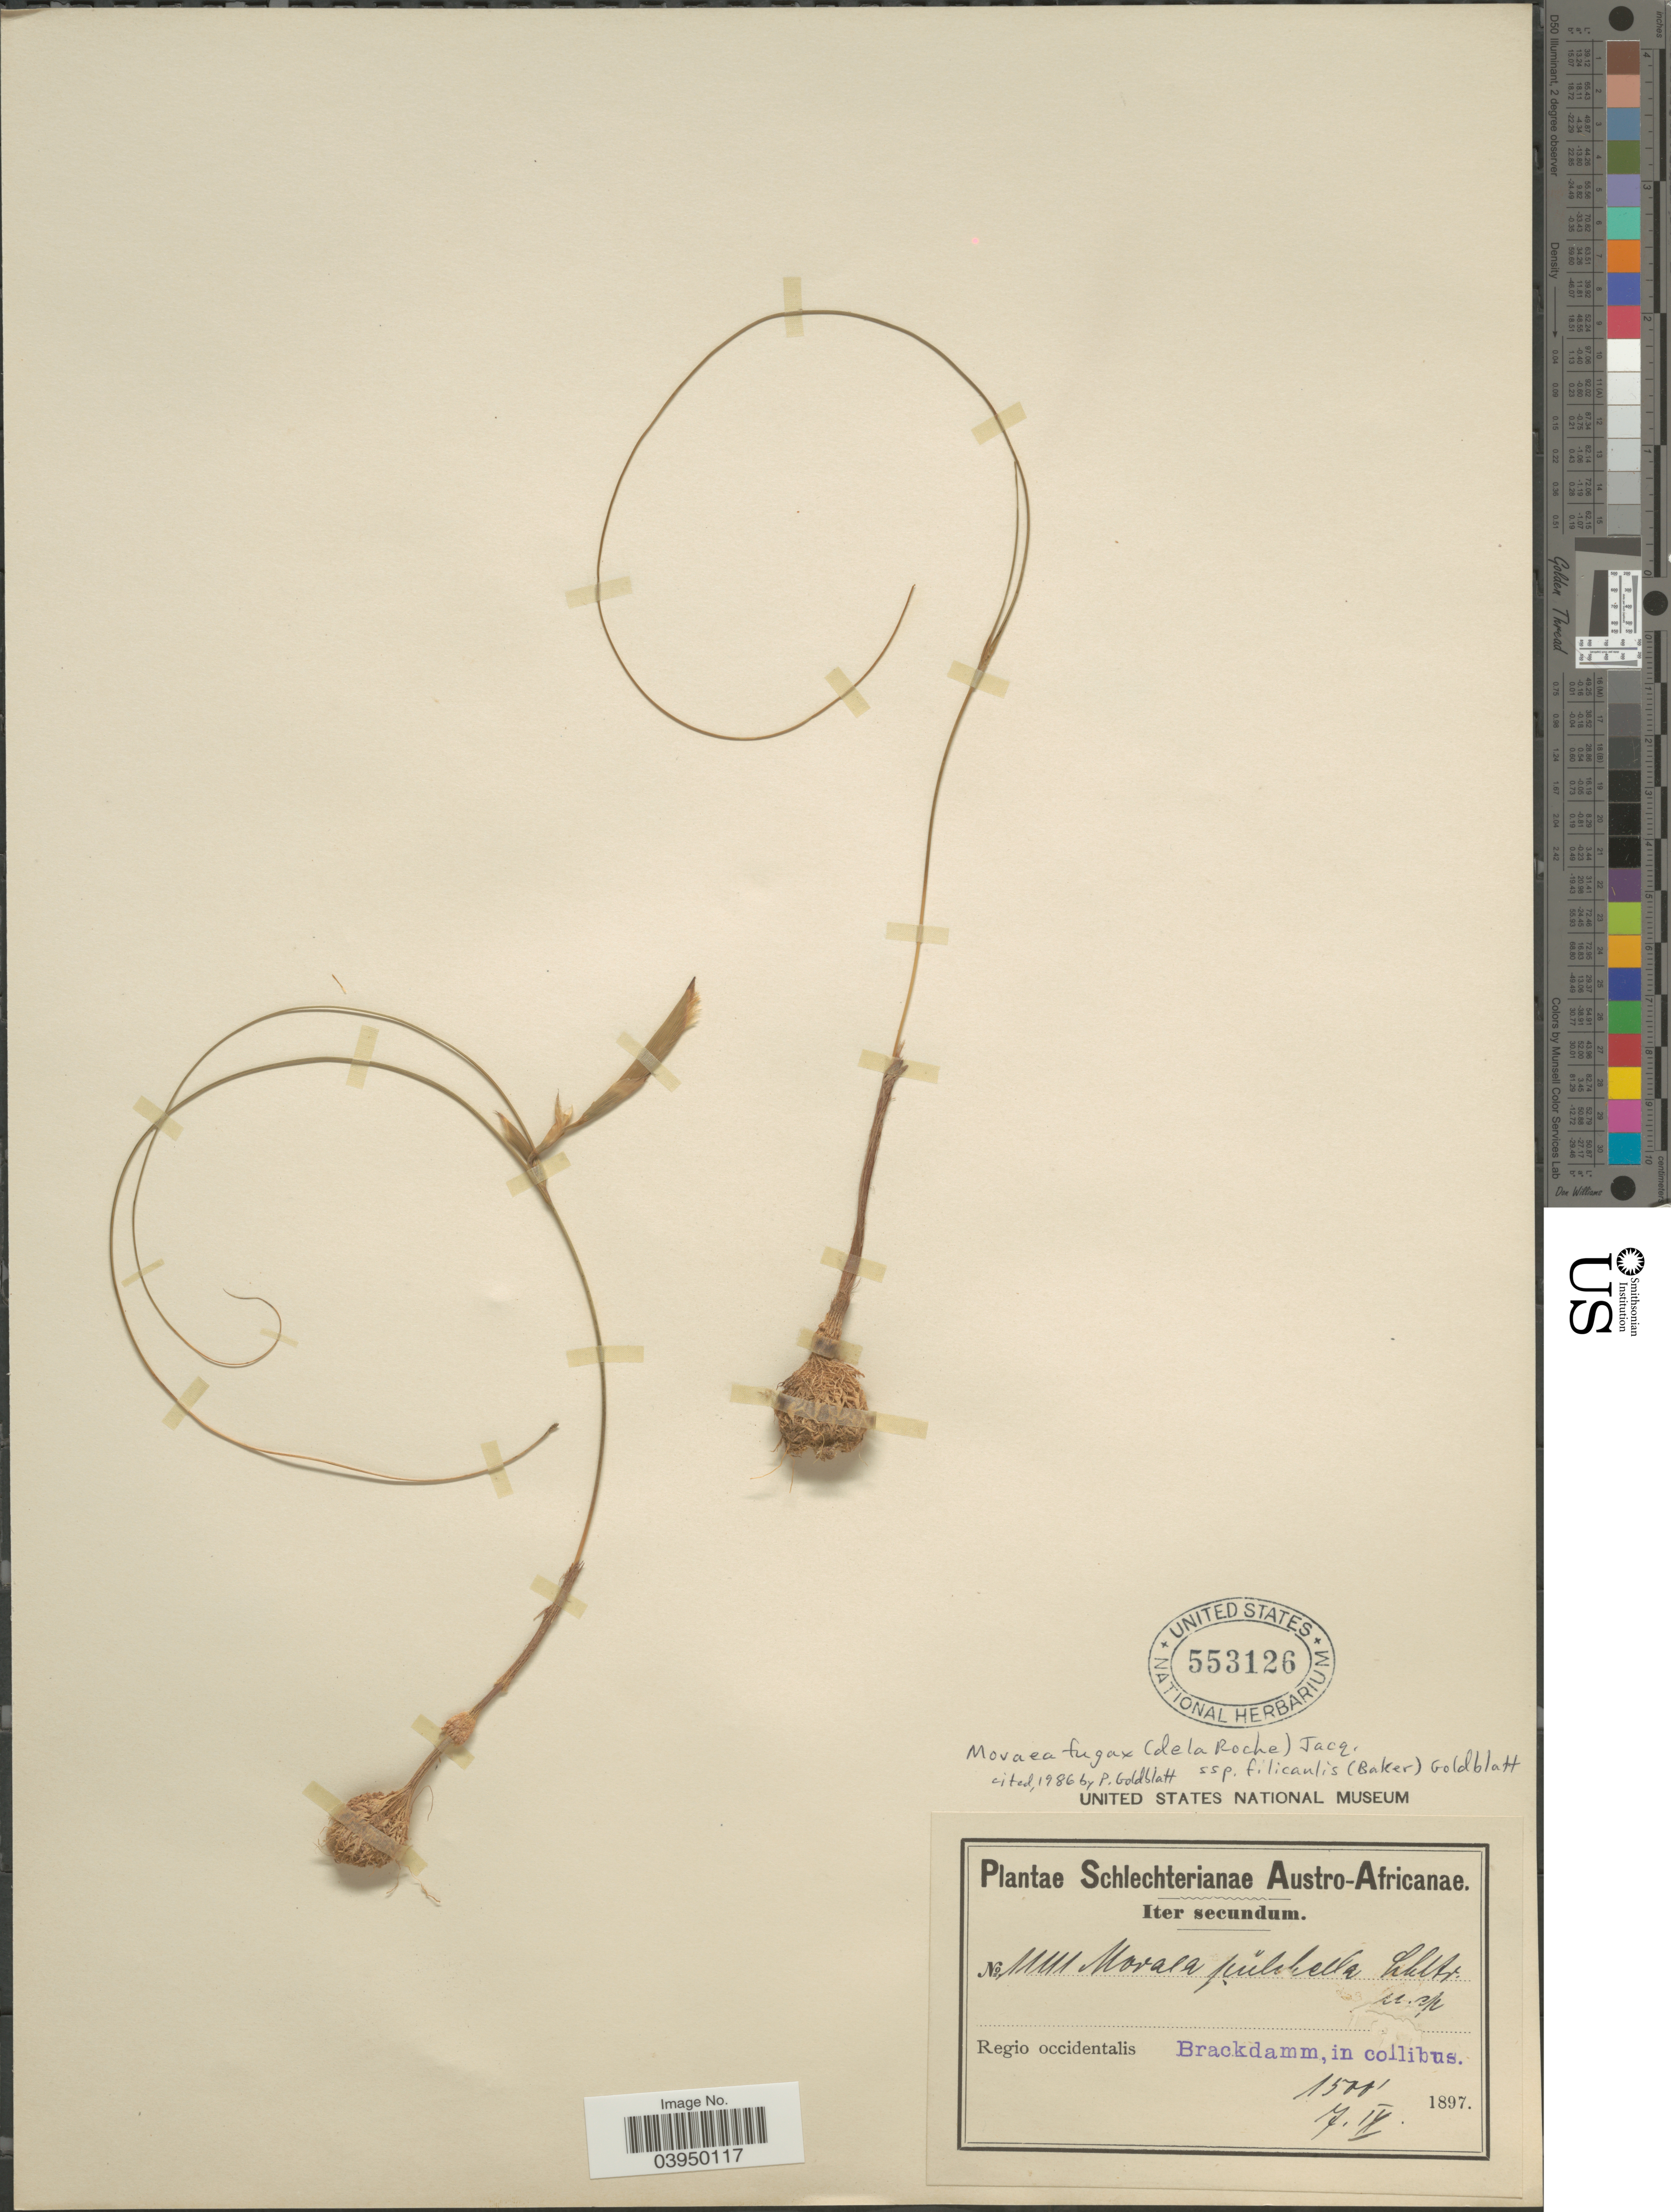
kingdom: Plantae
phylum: Tracheophyta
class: Liliopsida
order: Asparagales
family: Iridaceae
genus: Moraea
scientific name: Moraea fugax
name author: (D. Delaroche) Jacq.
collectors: Schlechter, --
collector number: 11111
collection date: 1897-09-07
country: South Africa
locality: Austro-Africanae. Regio occidentalis Brackdamm, in collibus.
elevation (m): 457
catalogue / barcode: US 553126